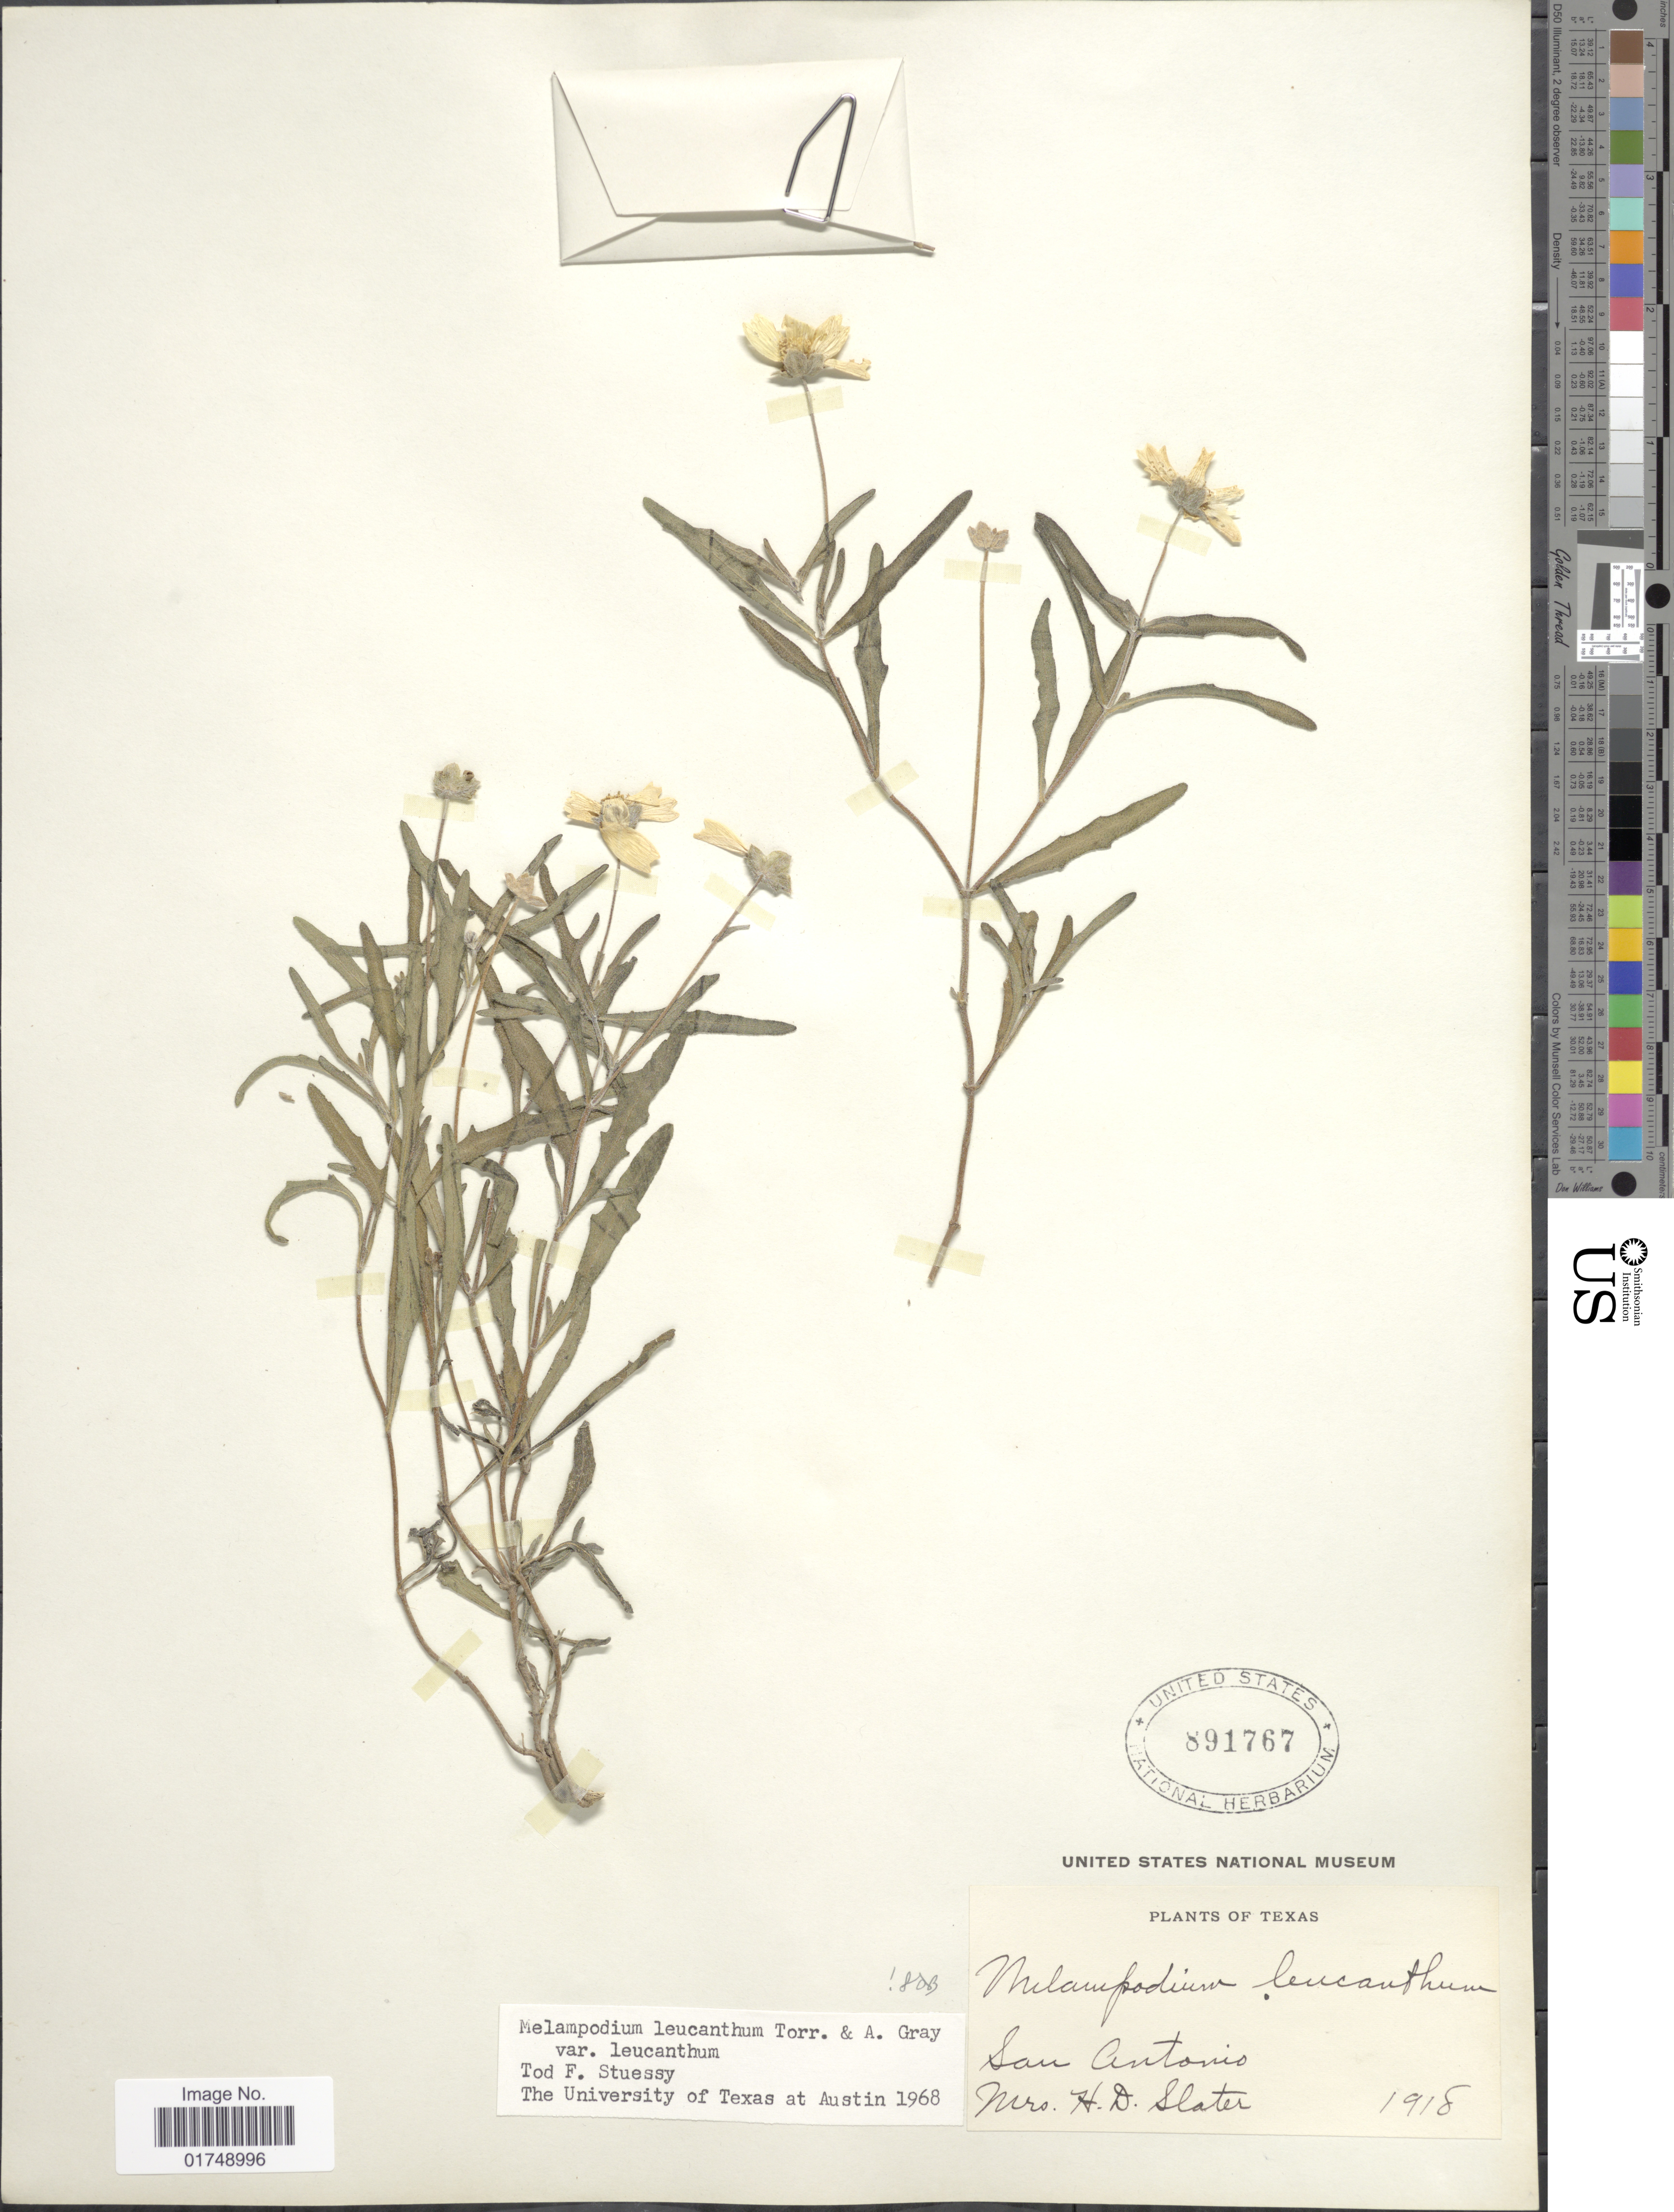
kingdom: Plantae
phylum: Tracheophyta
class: Magnoliopsida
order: Asterales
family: Asteraceae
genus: Melampodium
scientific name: Melampodium leucanthum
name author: Torr. & A. Gray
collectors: H. Slater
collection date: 1918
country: United States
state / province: Texas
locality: San Antonio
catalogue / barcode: US 891767